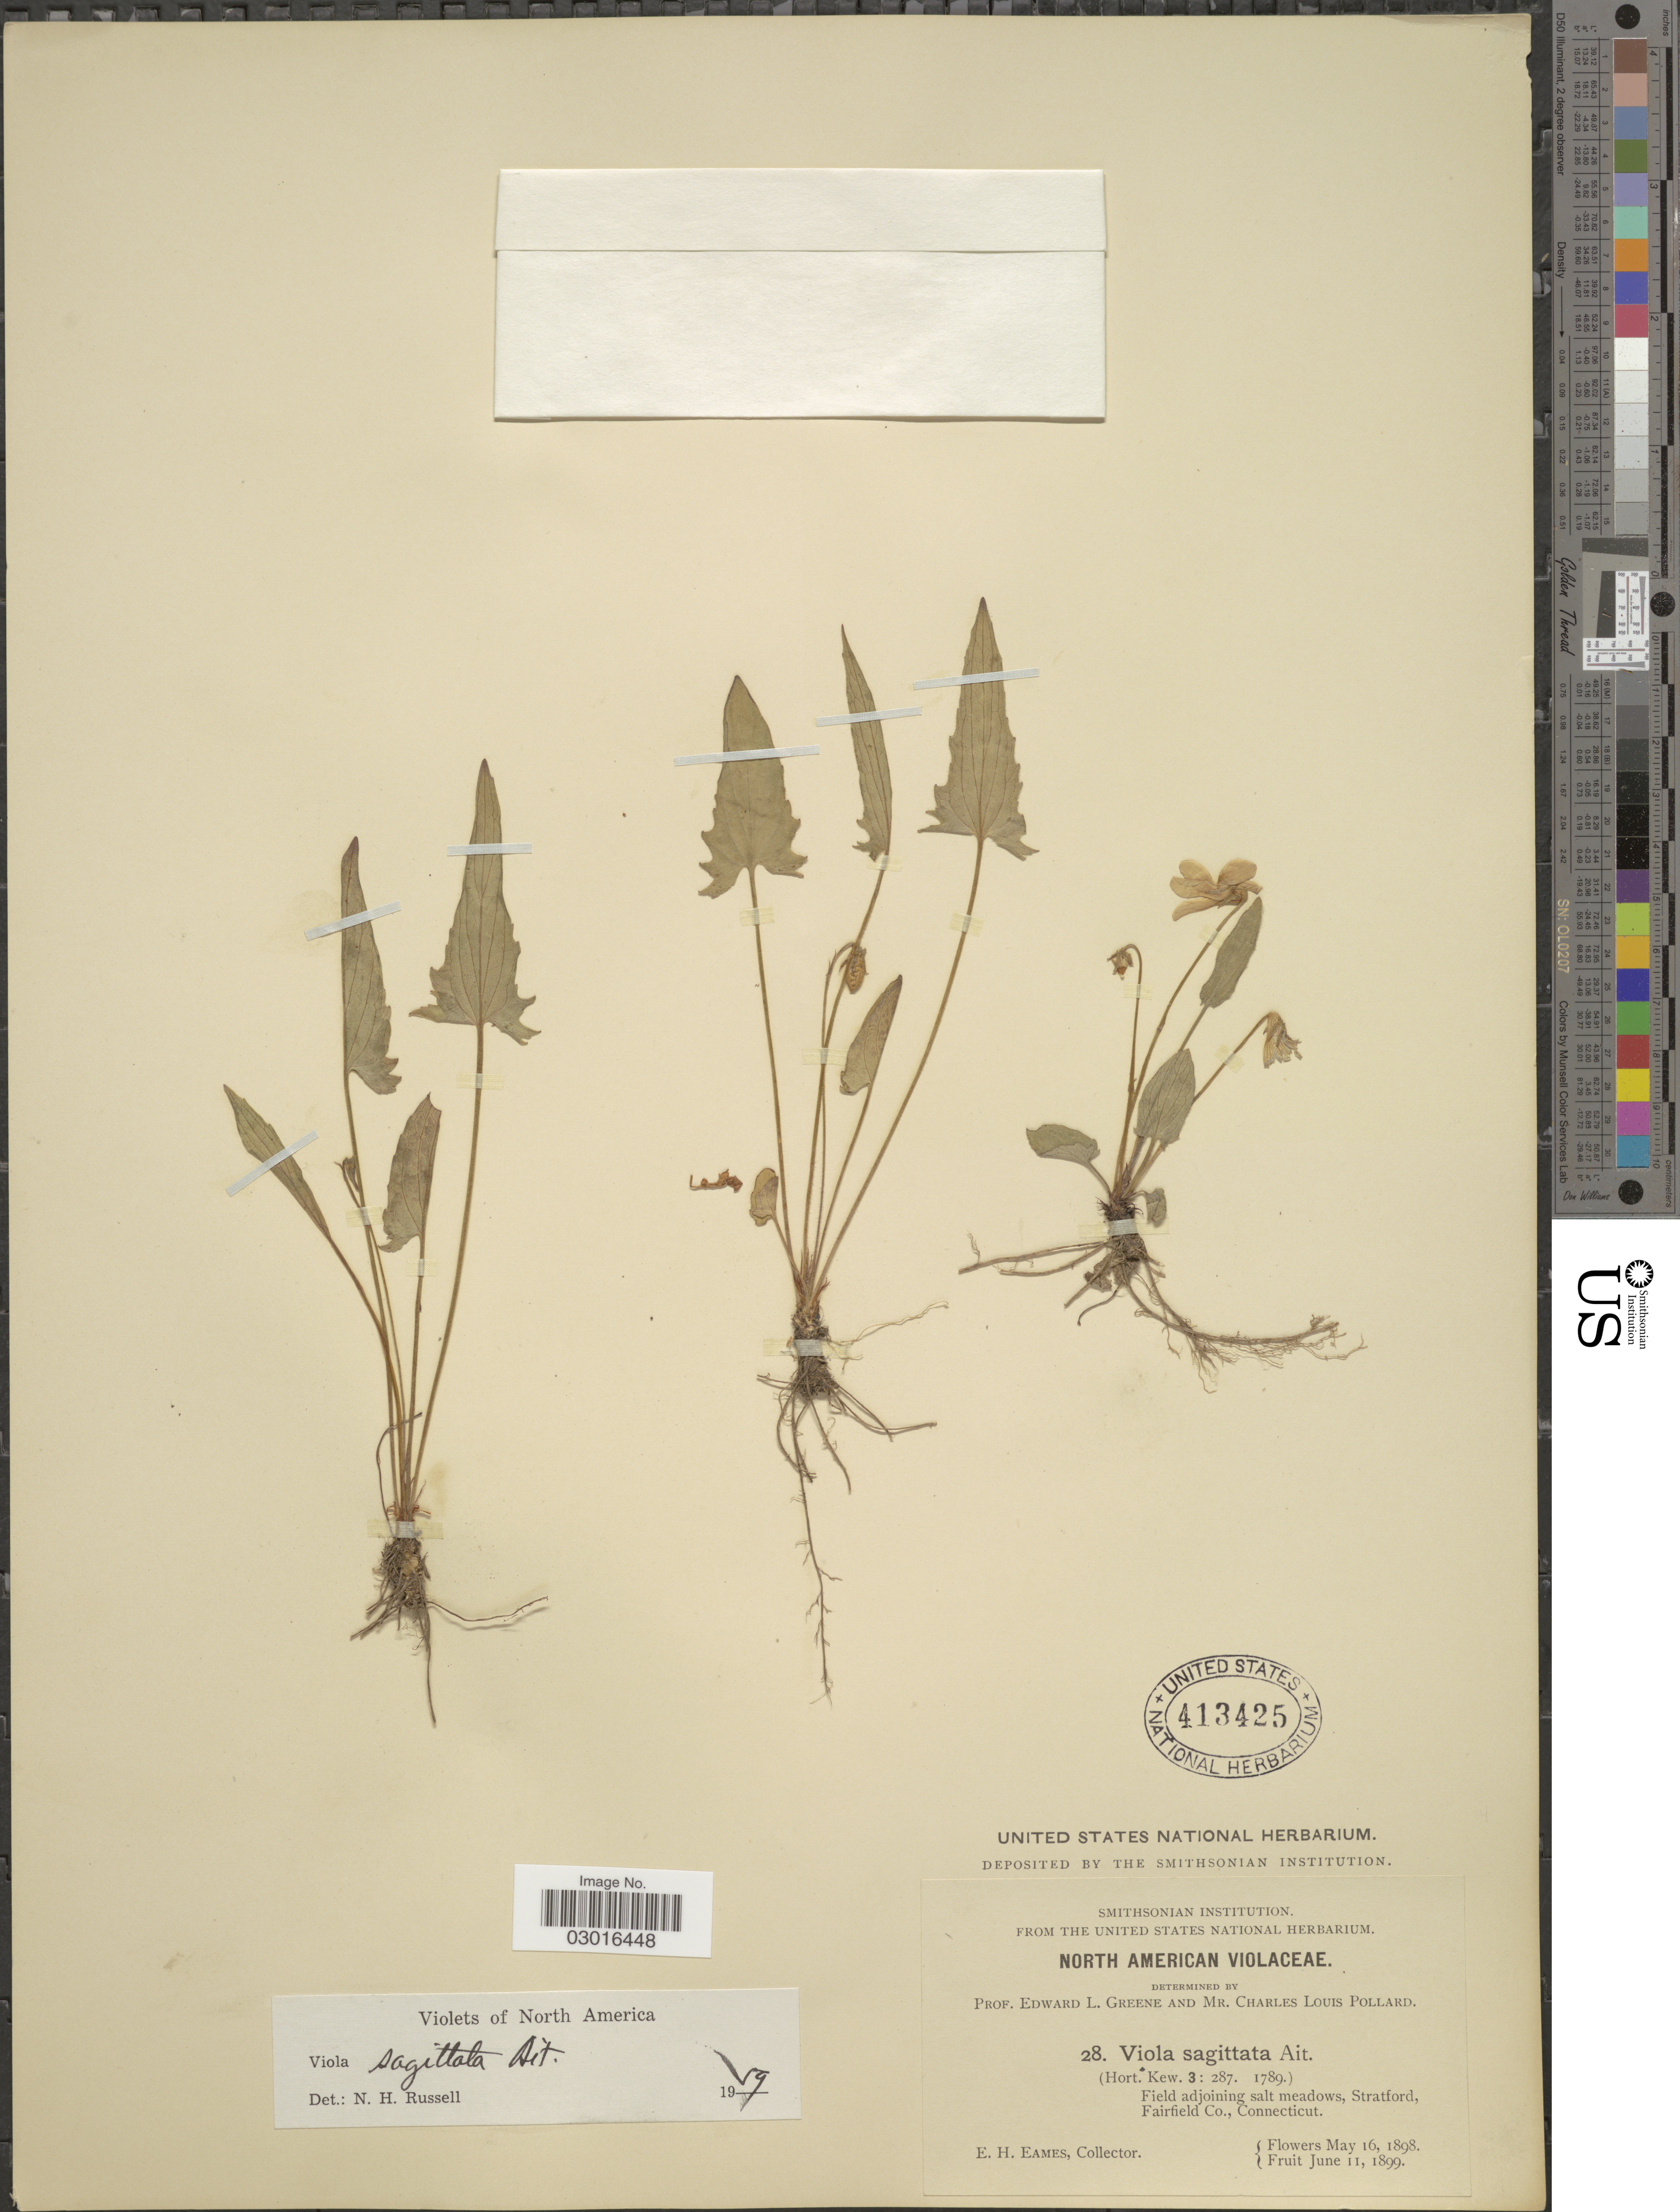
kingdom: Plantae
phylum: Tracheophyta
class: Magnoliopsida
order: Malpighiales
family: Violaceae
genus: Viola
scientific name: Viola sagittata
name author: Aiton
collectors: E. H. Eames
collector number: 28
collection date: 1898-05-16/1899-06-11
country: United States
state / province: Connecticut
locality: Field adjoining salt meadows, Stratford, Fairfield Co.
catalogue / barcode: US 413425